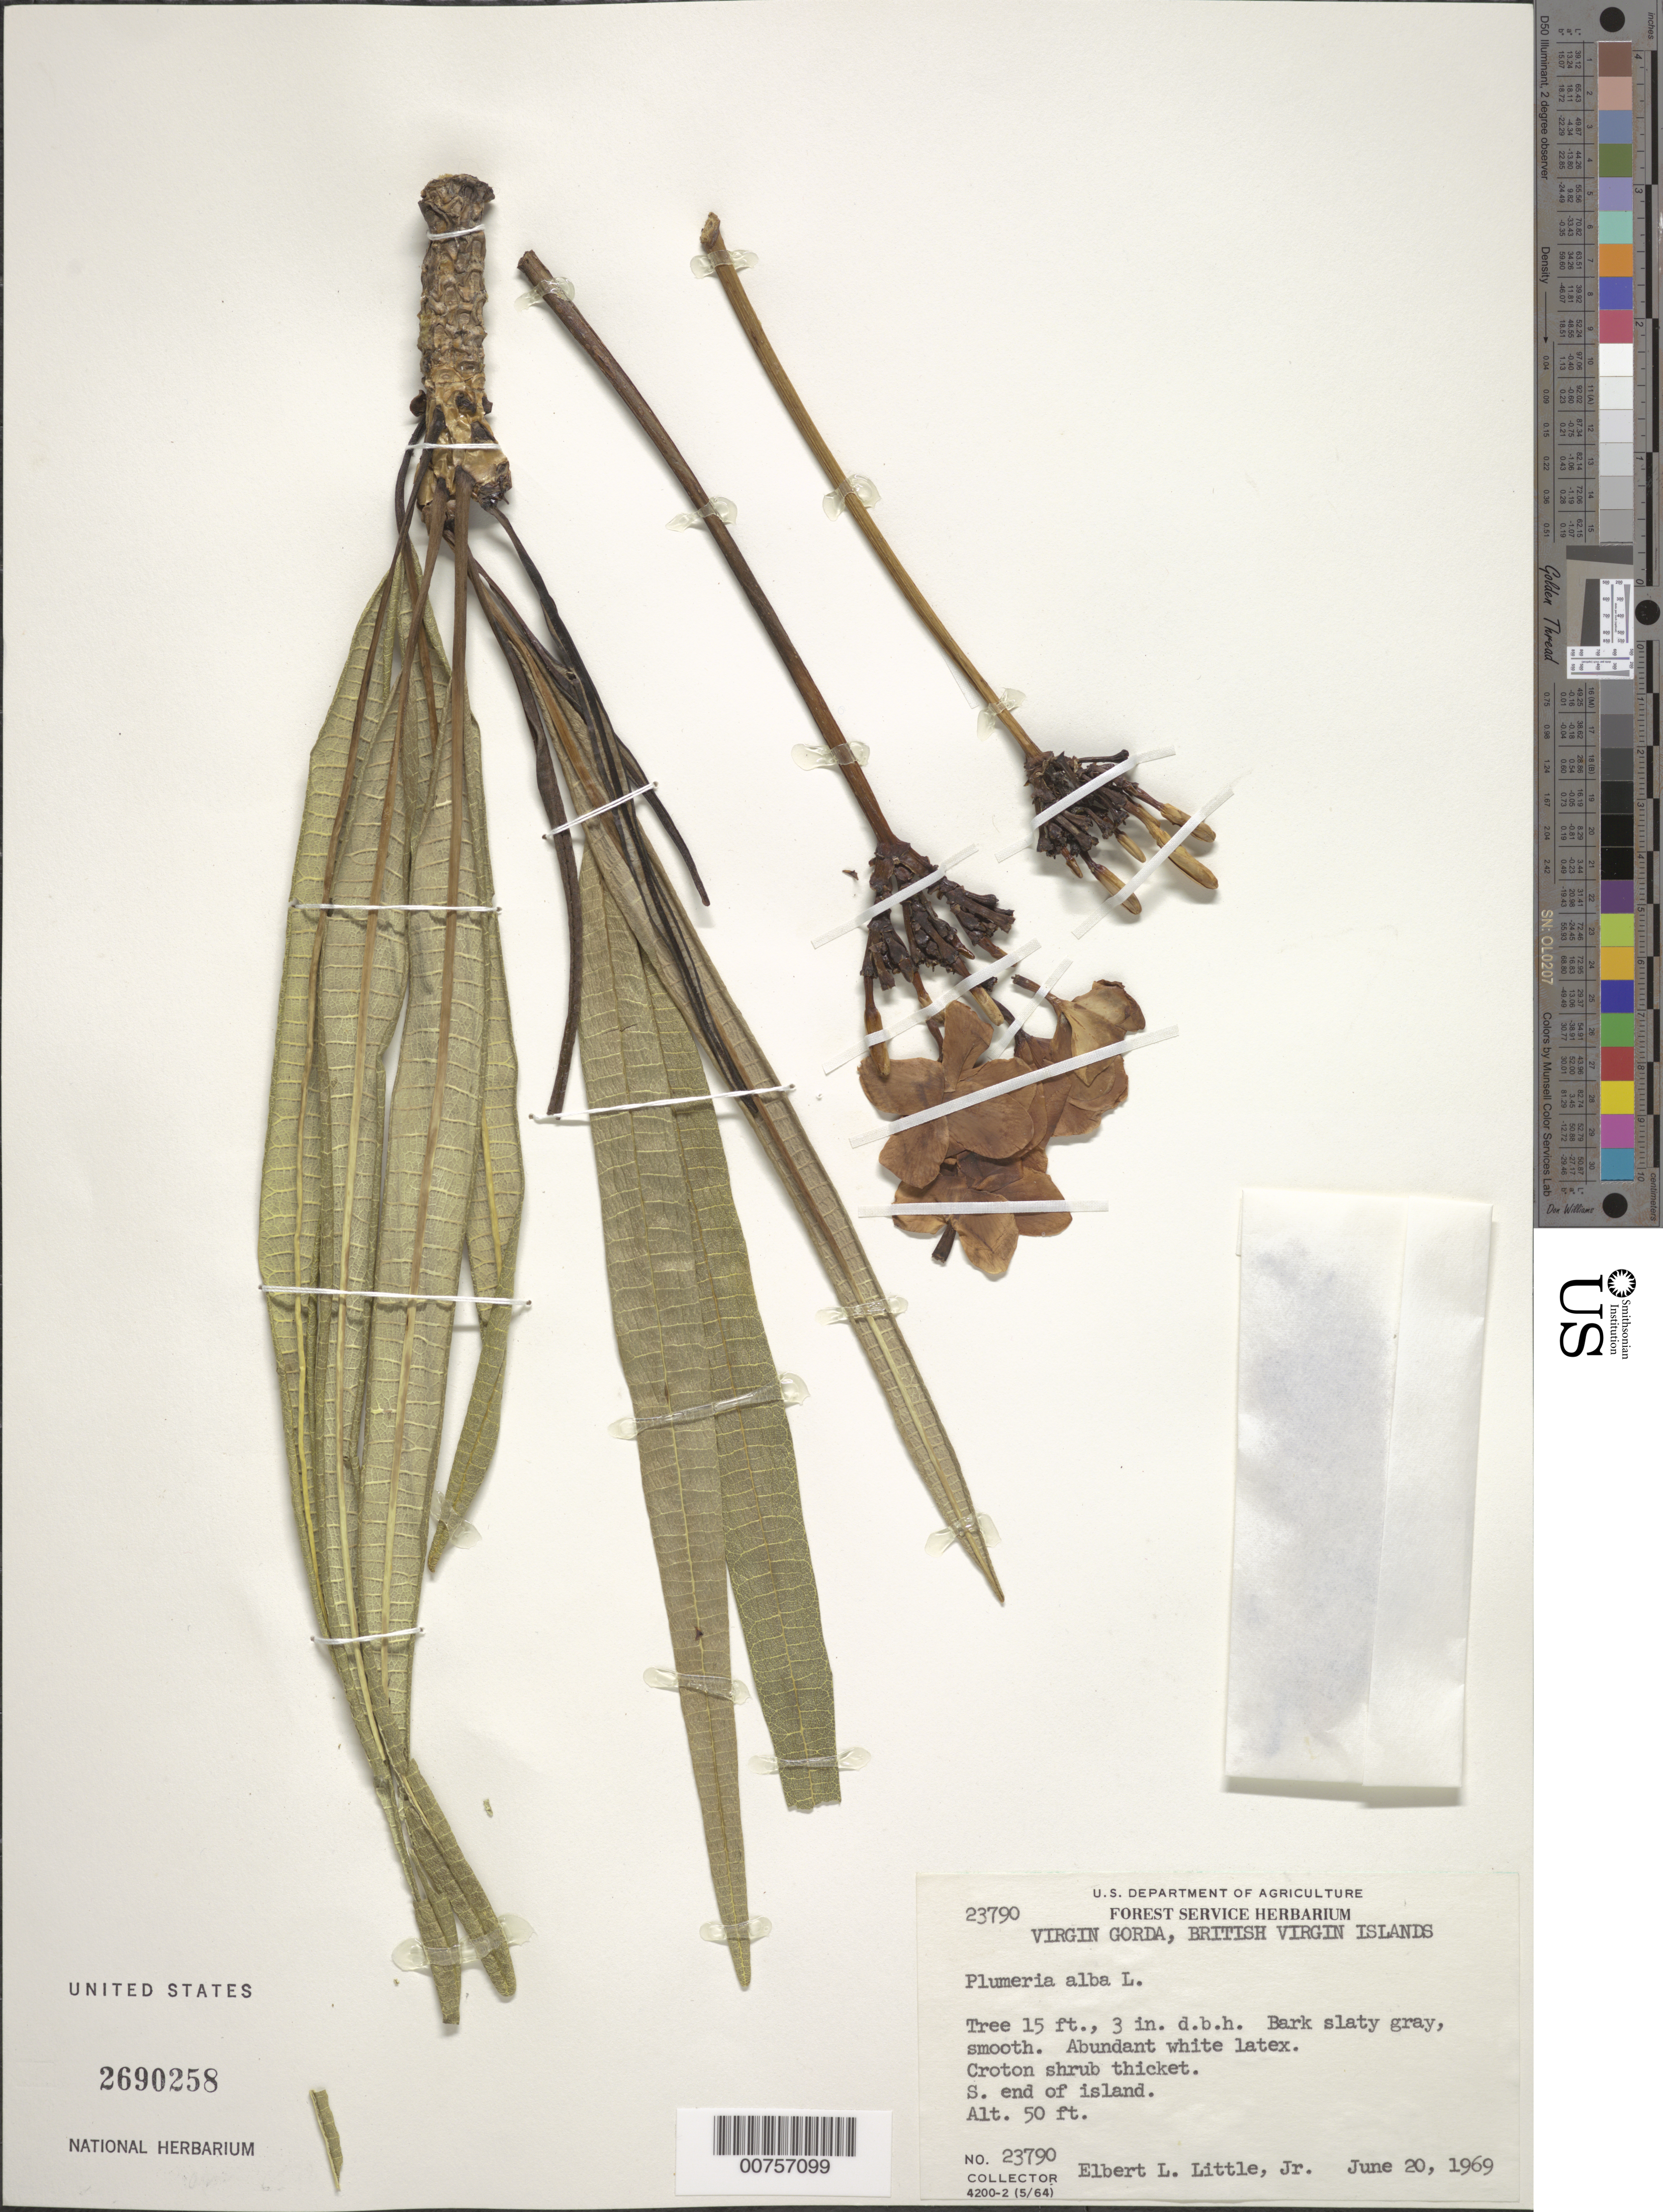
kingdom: Plantae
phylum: Tracheophyta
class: Magnoliopsida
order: Gentianales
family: Apocynaceae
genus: Plumeria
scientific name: Plumeria alba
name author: L.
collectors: E. L. Little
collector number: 23790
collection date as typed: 20 Jun 1969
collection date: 1969-06-20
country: British Virgin Islands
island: Virgin Gorda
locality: S end of island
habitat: Croton shrub thicket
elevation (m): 15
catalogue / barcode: US 2690258